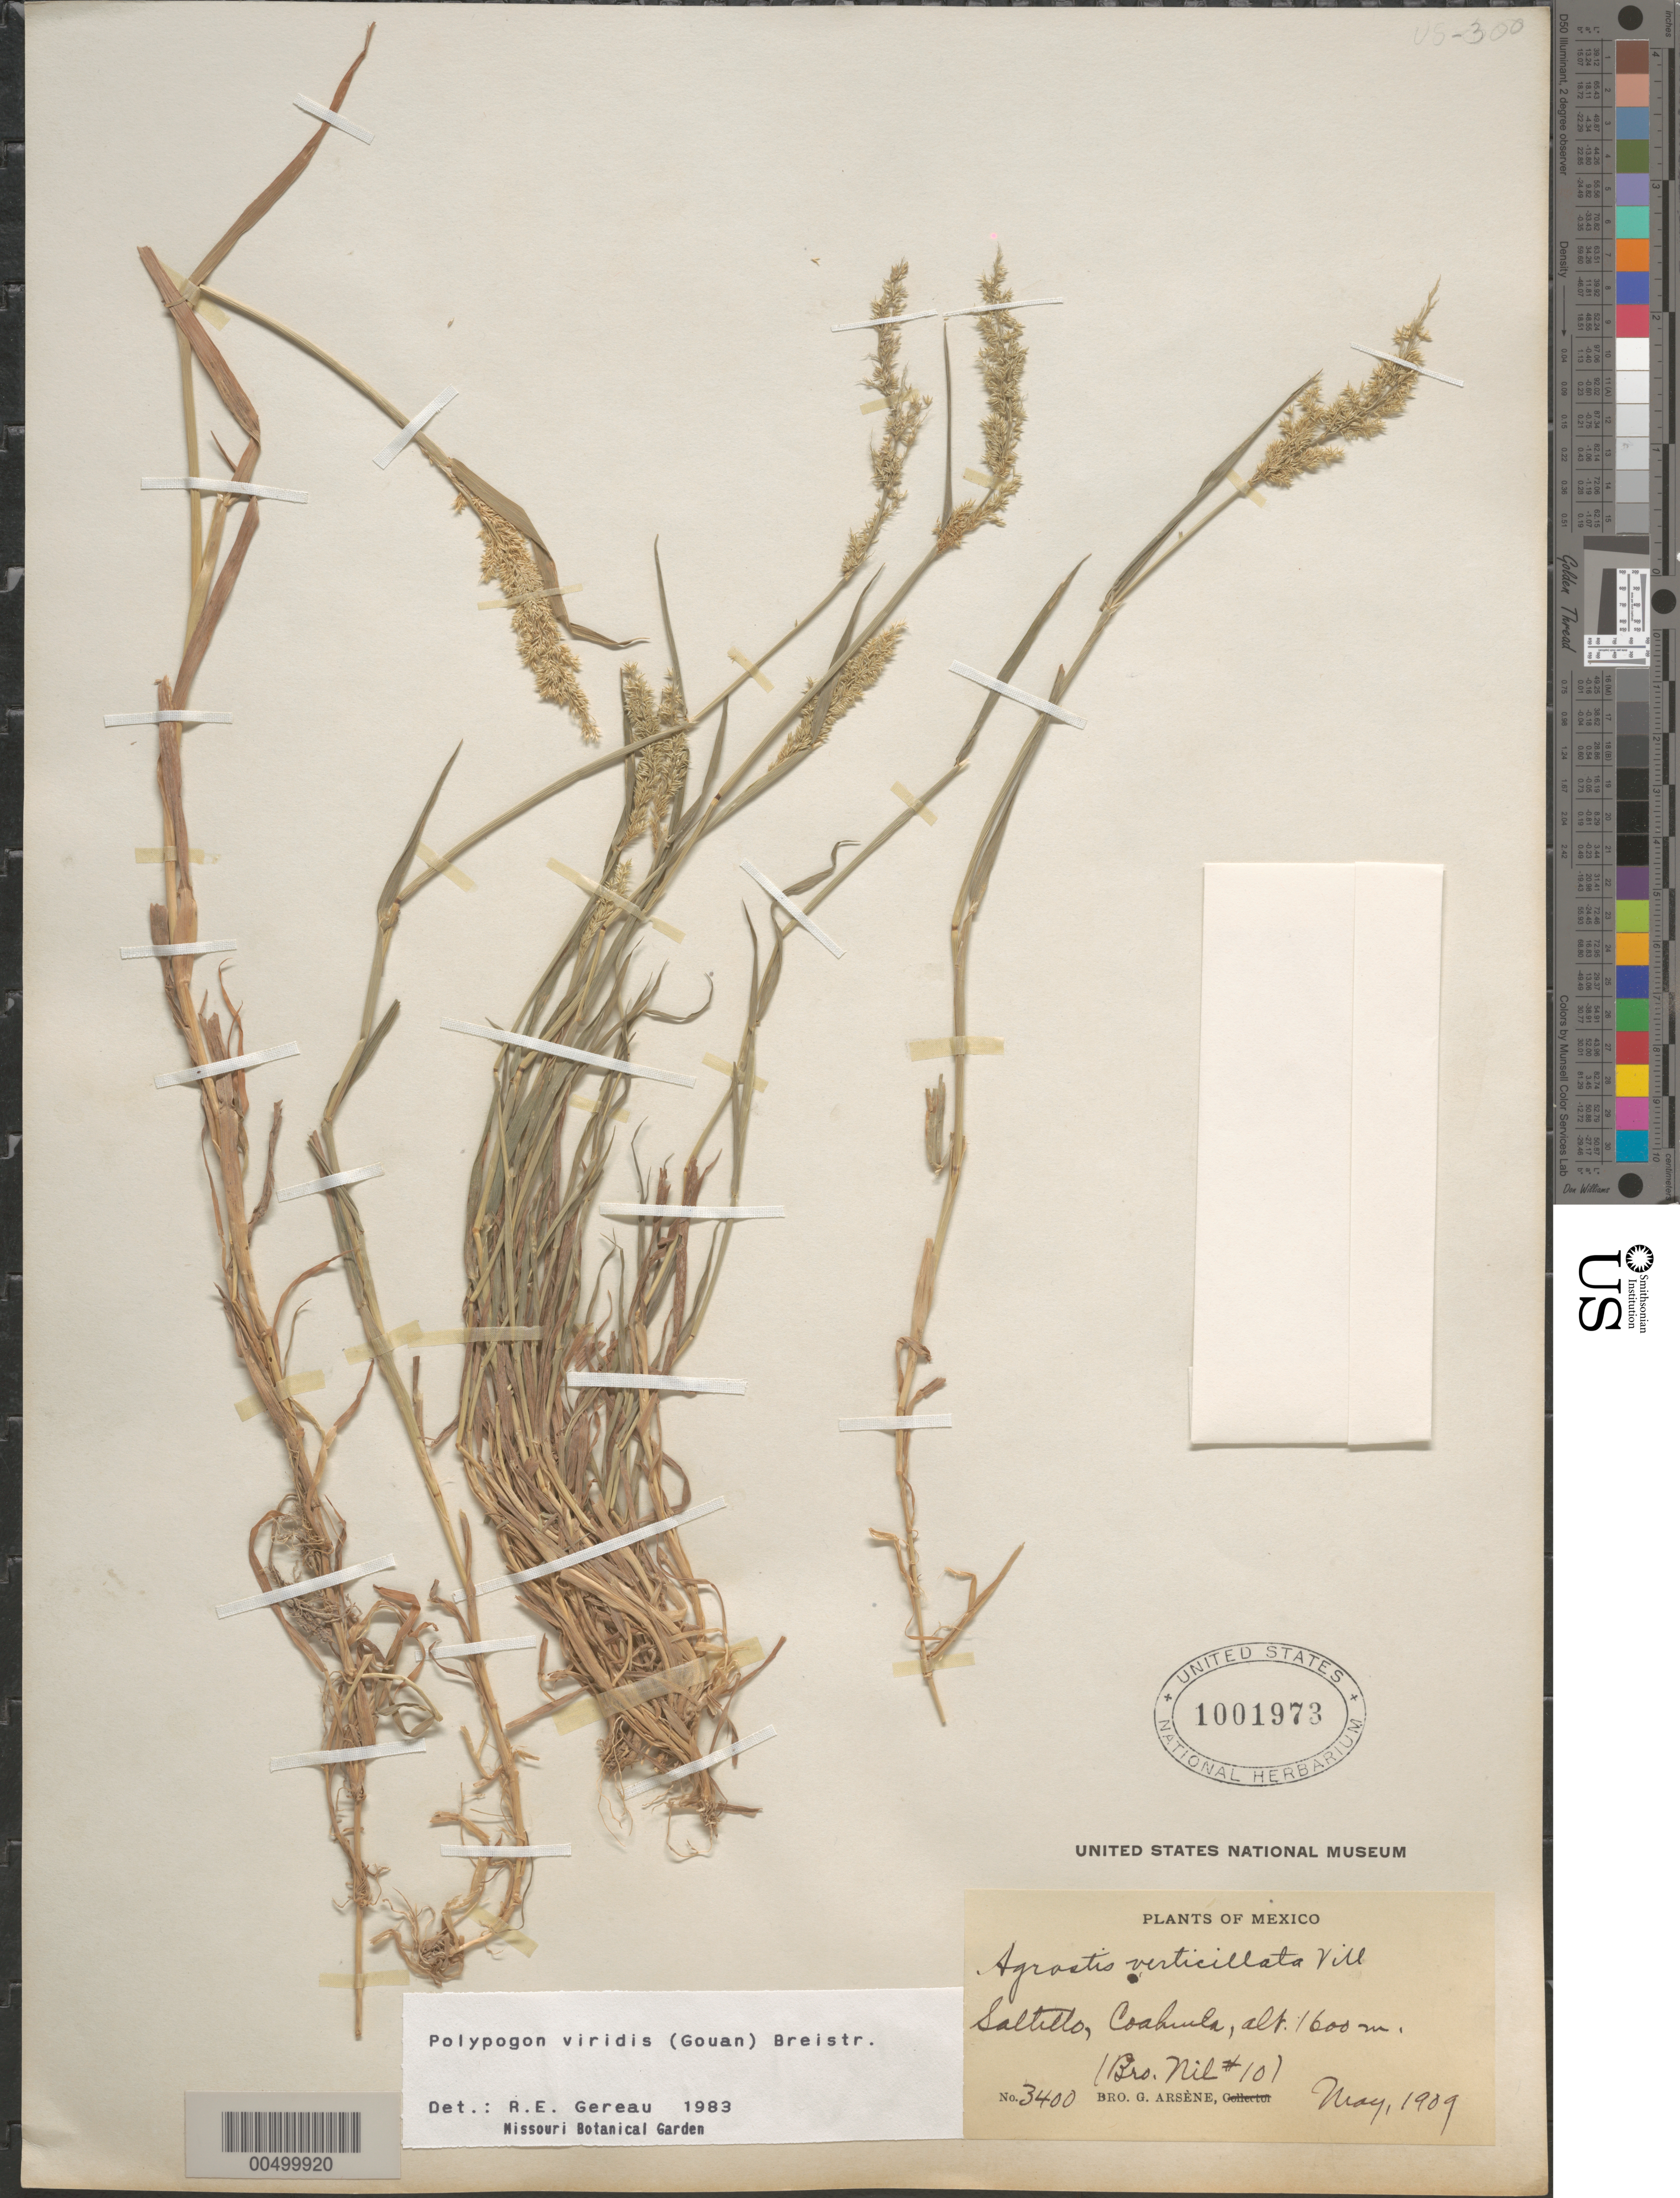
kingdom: Plantae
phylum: Tracheophyta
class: Liliopsida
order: Poales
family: Poaceae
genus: Polypogon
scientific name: Polypogon viridis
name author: (Gouan) Breistroffer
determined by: Gereau, R. E.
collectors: Bro. Nil & Bro. G. Arsène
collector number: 3400/10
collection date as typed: May 1909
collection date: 1909-05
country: Mexico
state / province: Coahuila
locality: Saltillo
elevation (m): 1600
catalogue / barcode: US 1001973